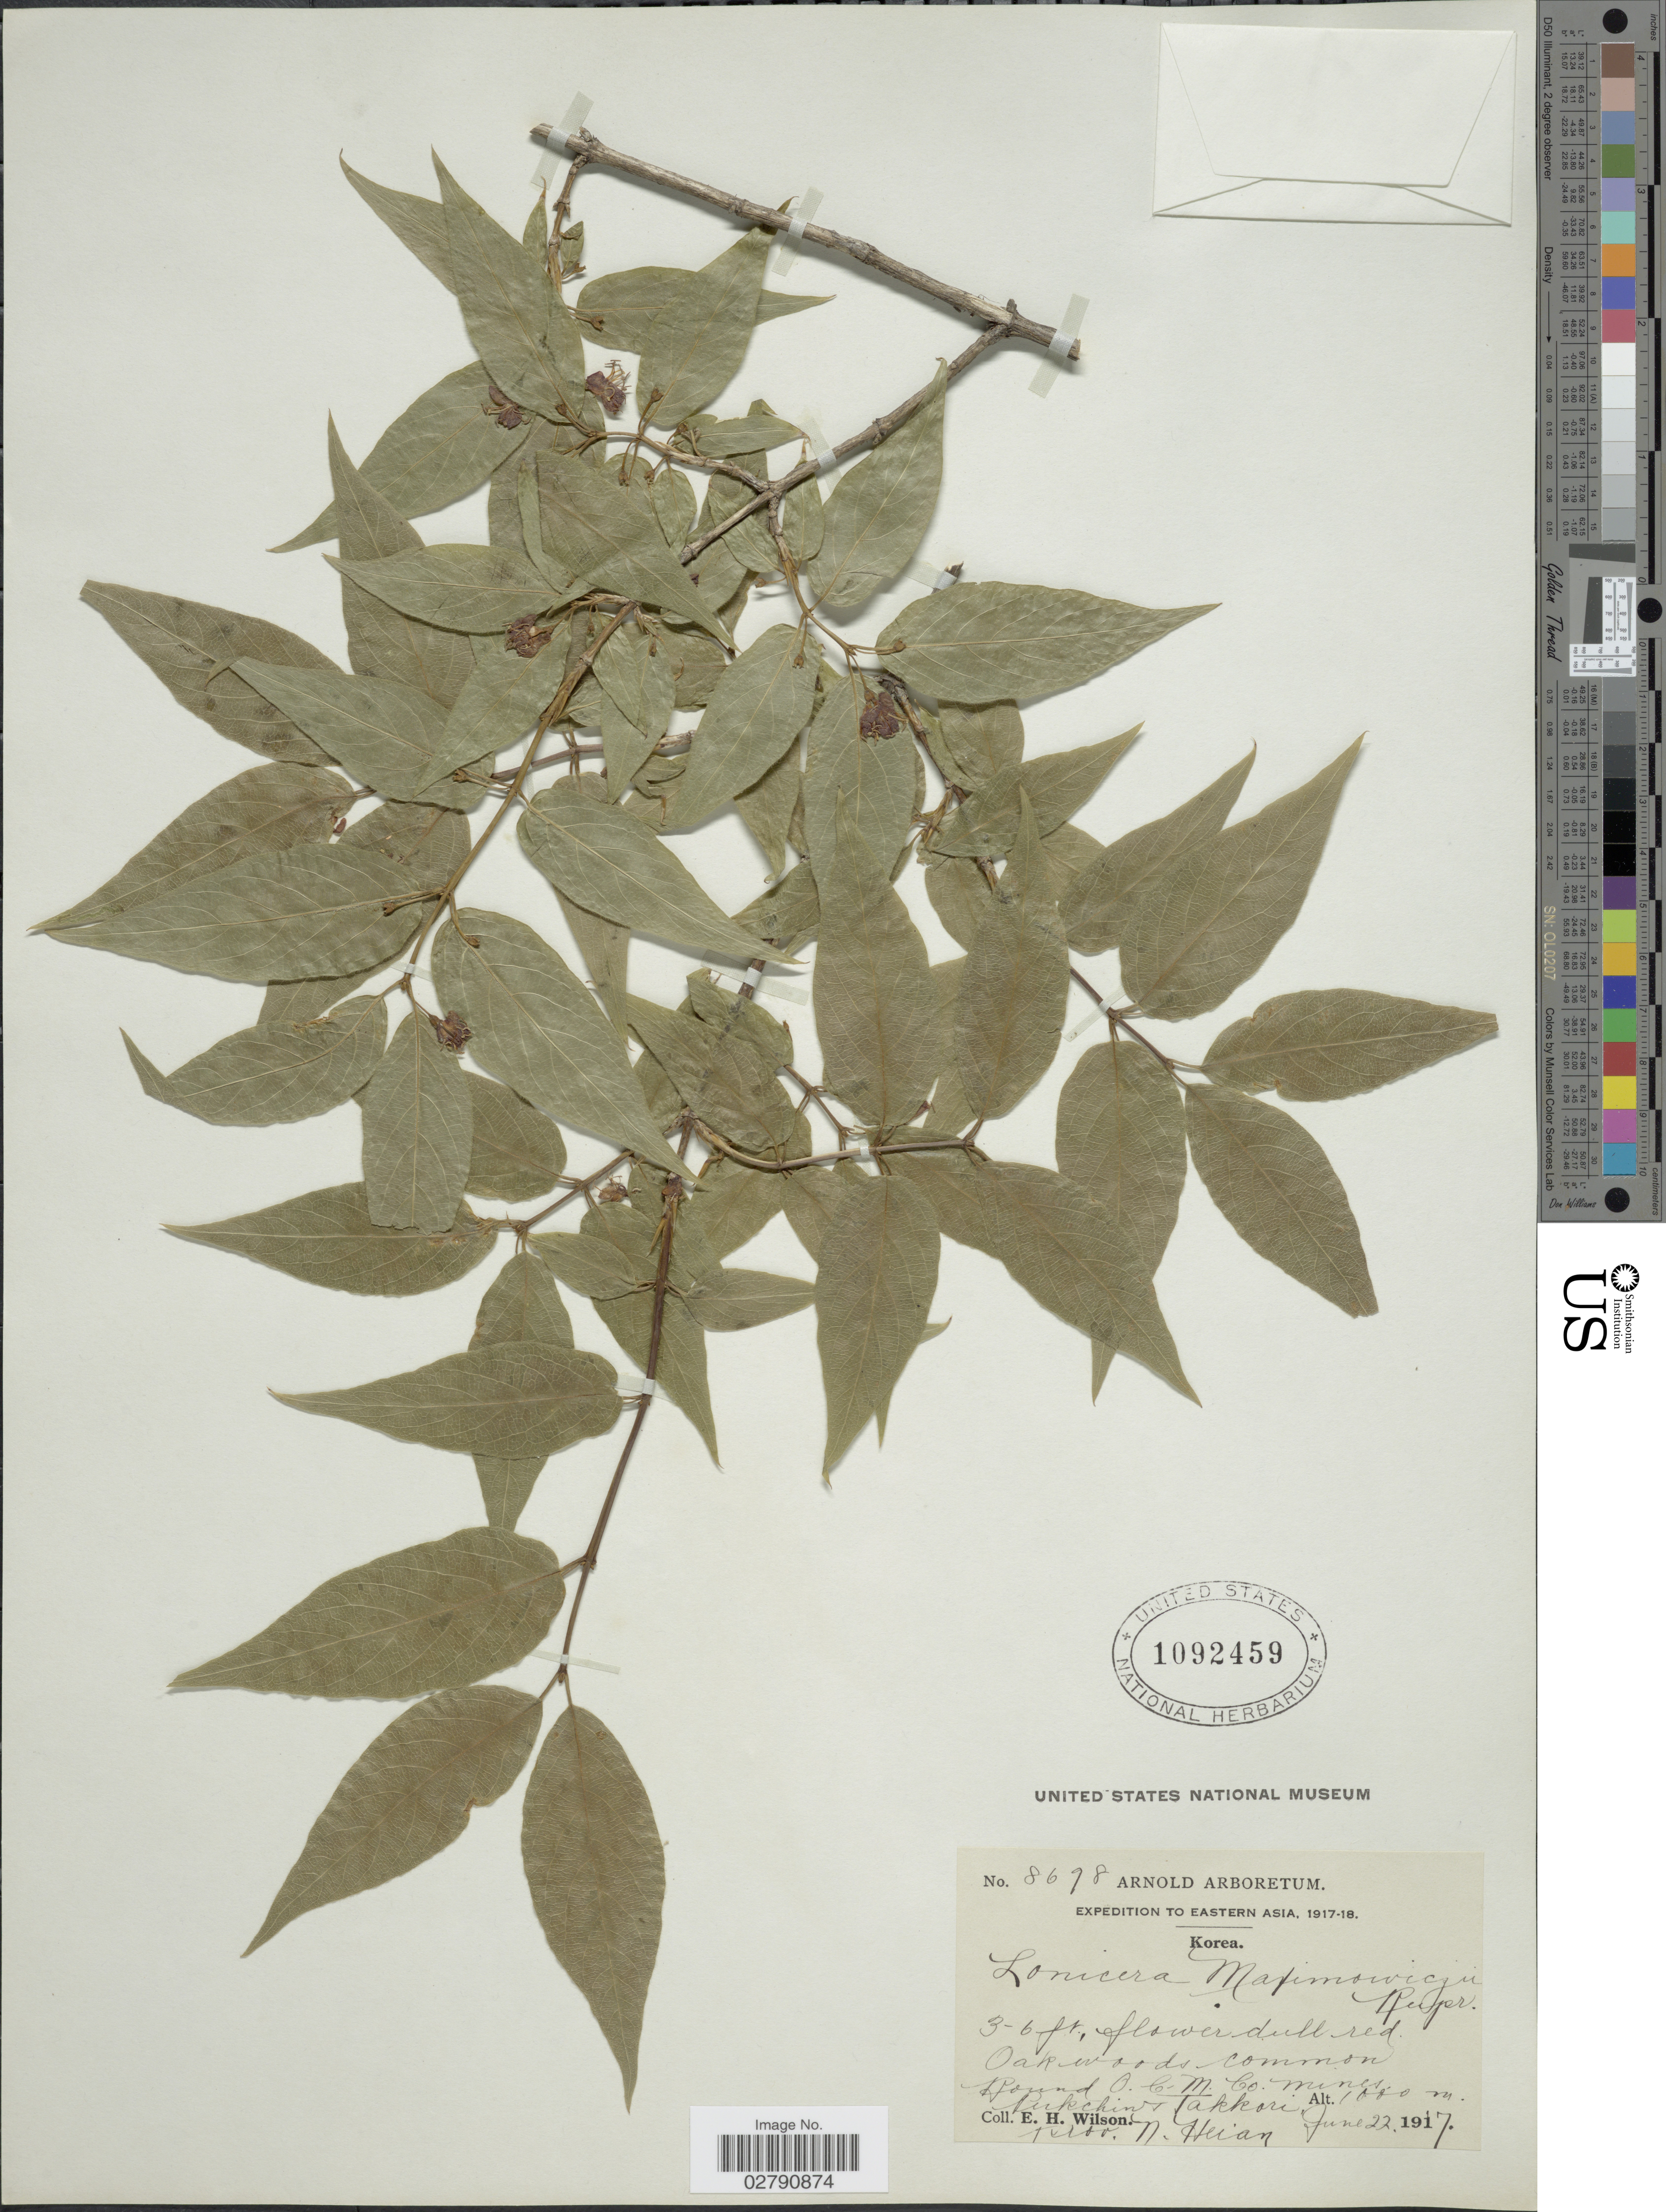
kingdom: Plantae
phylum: Tracheophyta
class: Magnoliopsida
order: Dipsacales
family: Caprifoliaceae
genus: Lonicera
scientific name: Lonicera maximowiczii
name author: (Rupr.) Regel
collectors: E. Wilson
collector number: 8698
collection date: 1917-06-22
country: North Korea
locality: Eastern Asia. Found O.C.M. Co. Mines Pukchin + Takkori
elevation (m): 1000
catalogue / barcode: US 1092459